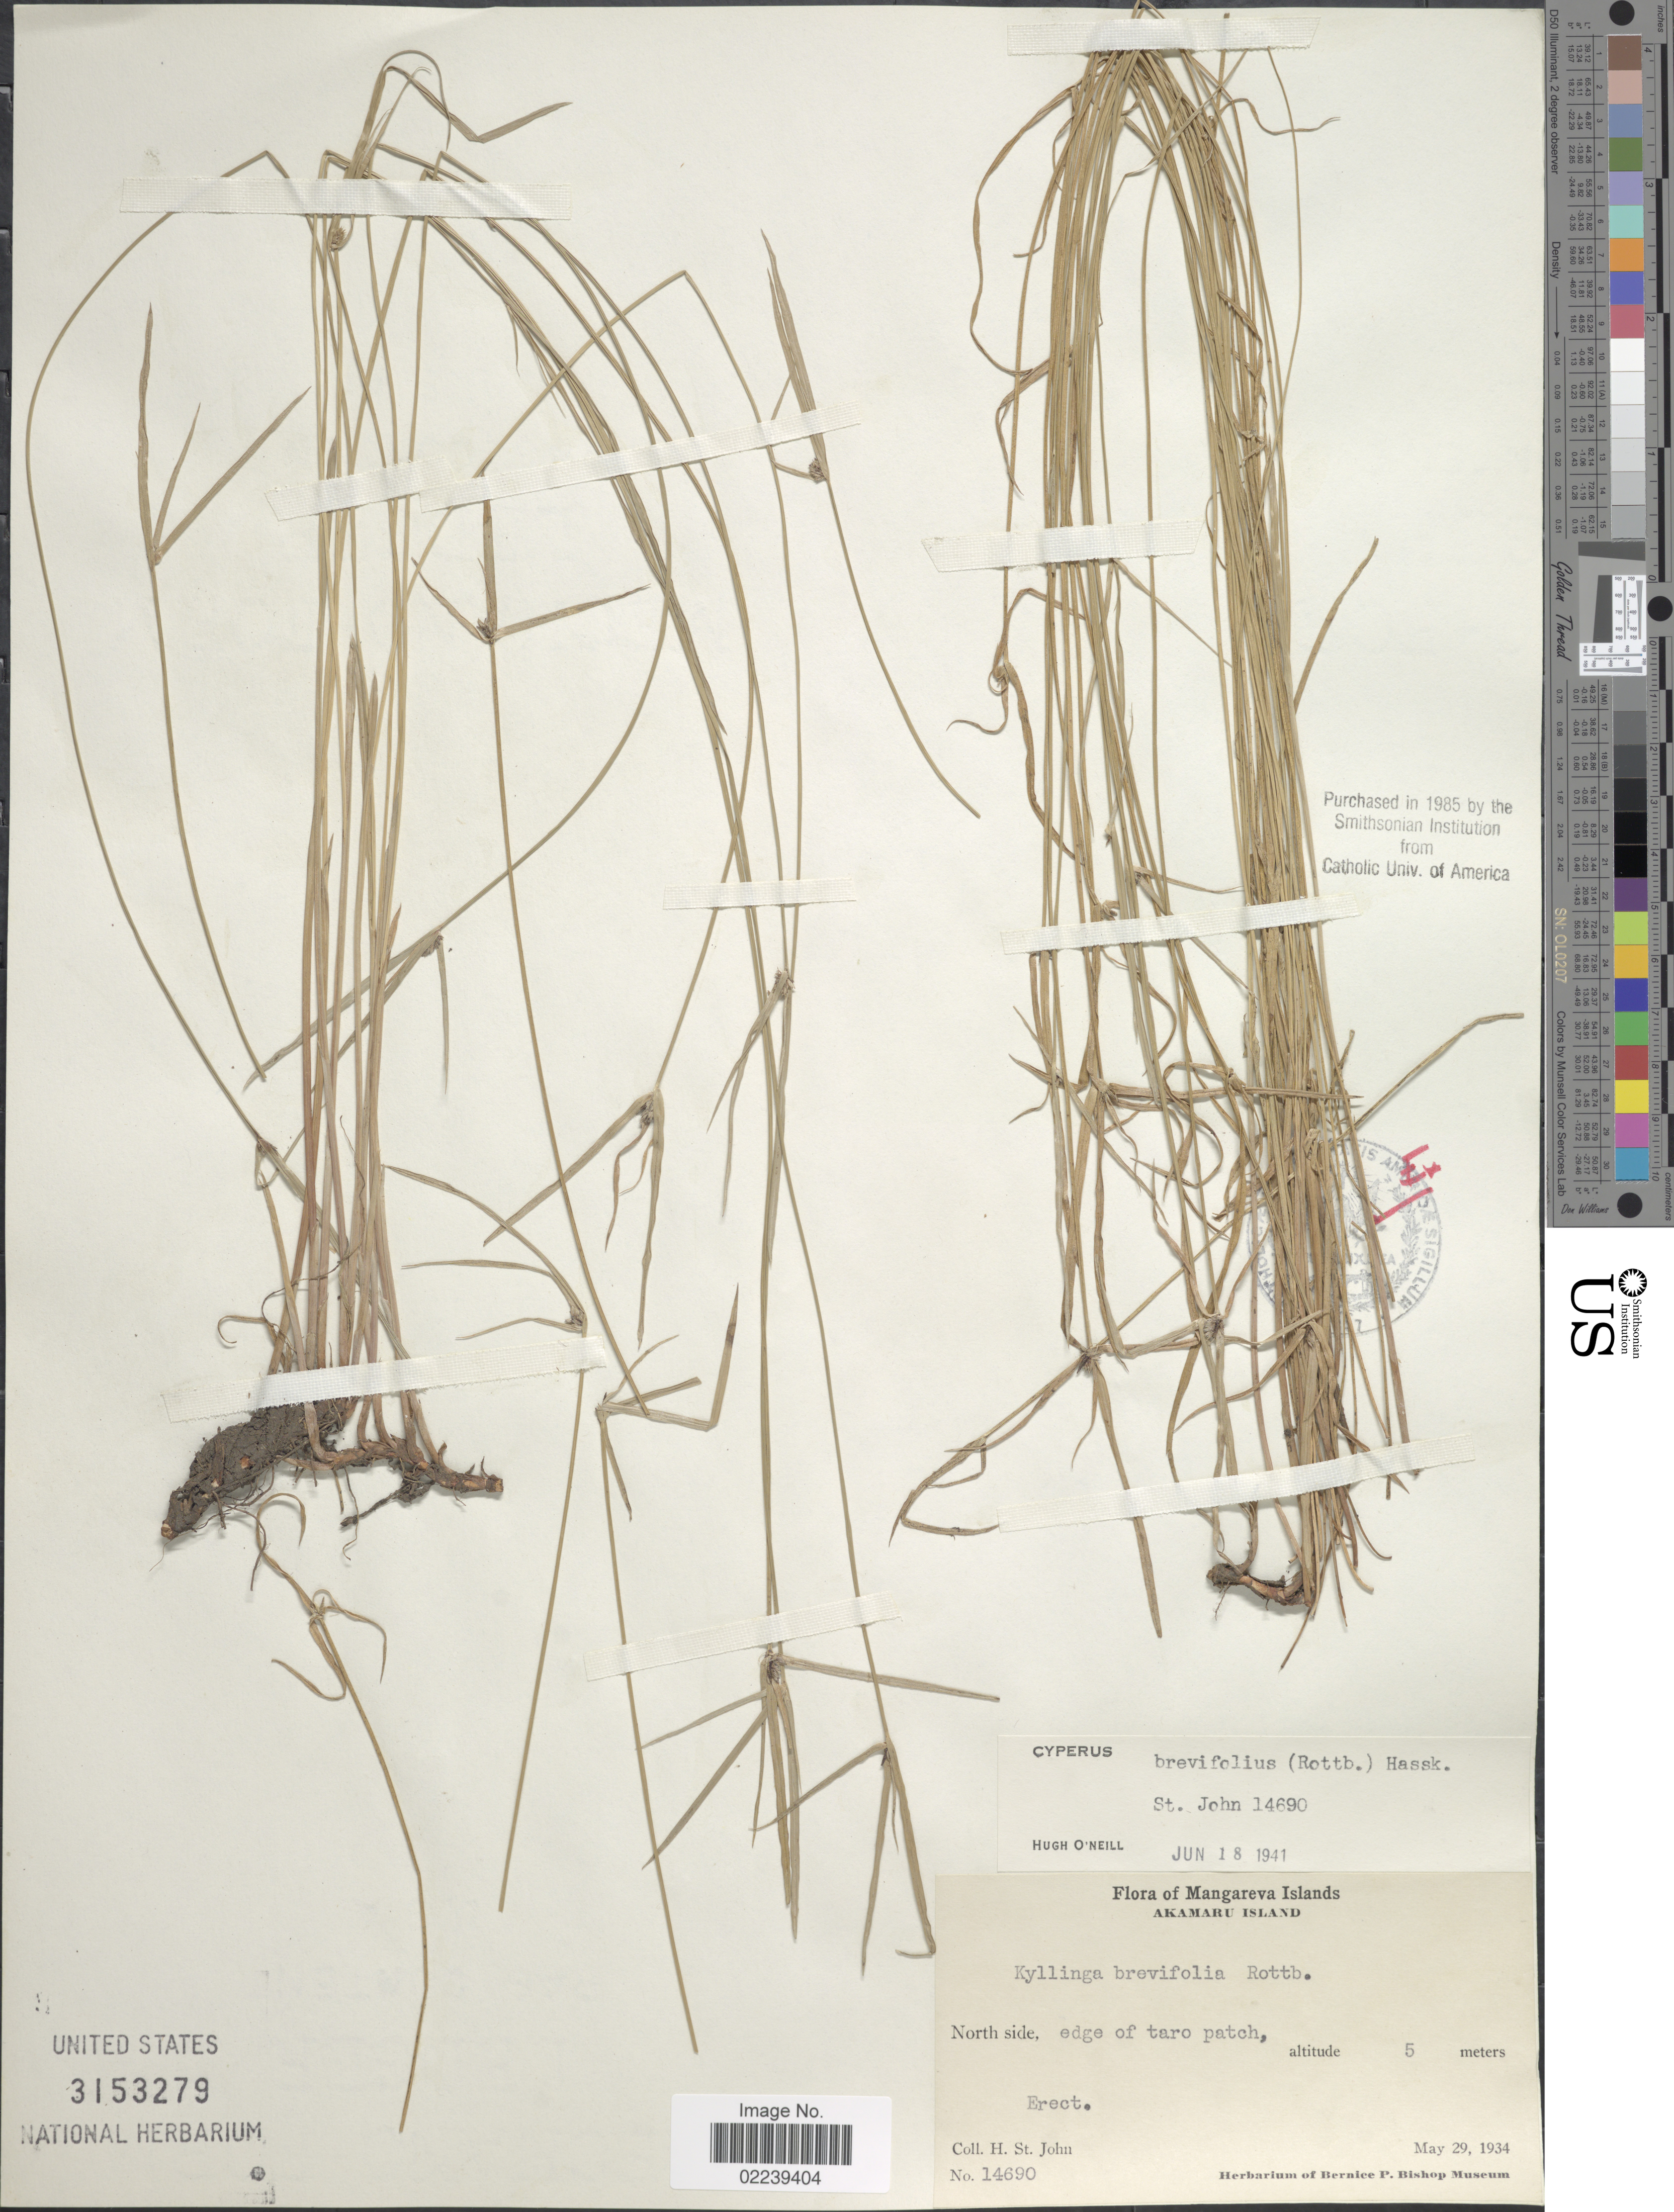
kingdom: Plantae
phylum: Tracheophyta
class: Liliopsida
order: Poales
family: Cyperaceae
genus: Cyperus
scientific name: Cyperus brevifolius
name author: (Rottb.) Hassk.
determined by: Strong, M. T., (US), Smithsonian Institution - National Museum of Natural History (UNITED STATES)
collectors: H. St. John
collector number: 14690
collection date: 1934-05-29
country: French Polynesia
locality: Mangareva Islands, Akamaru Island, North side, edge of taro patch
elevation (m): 5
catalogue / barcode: US 3153279